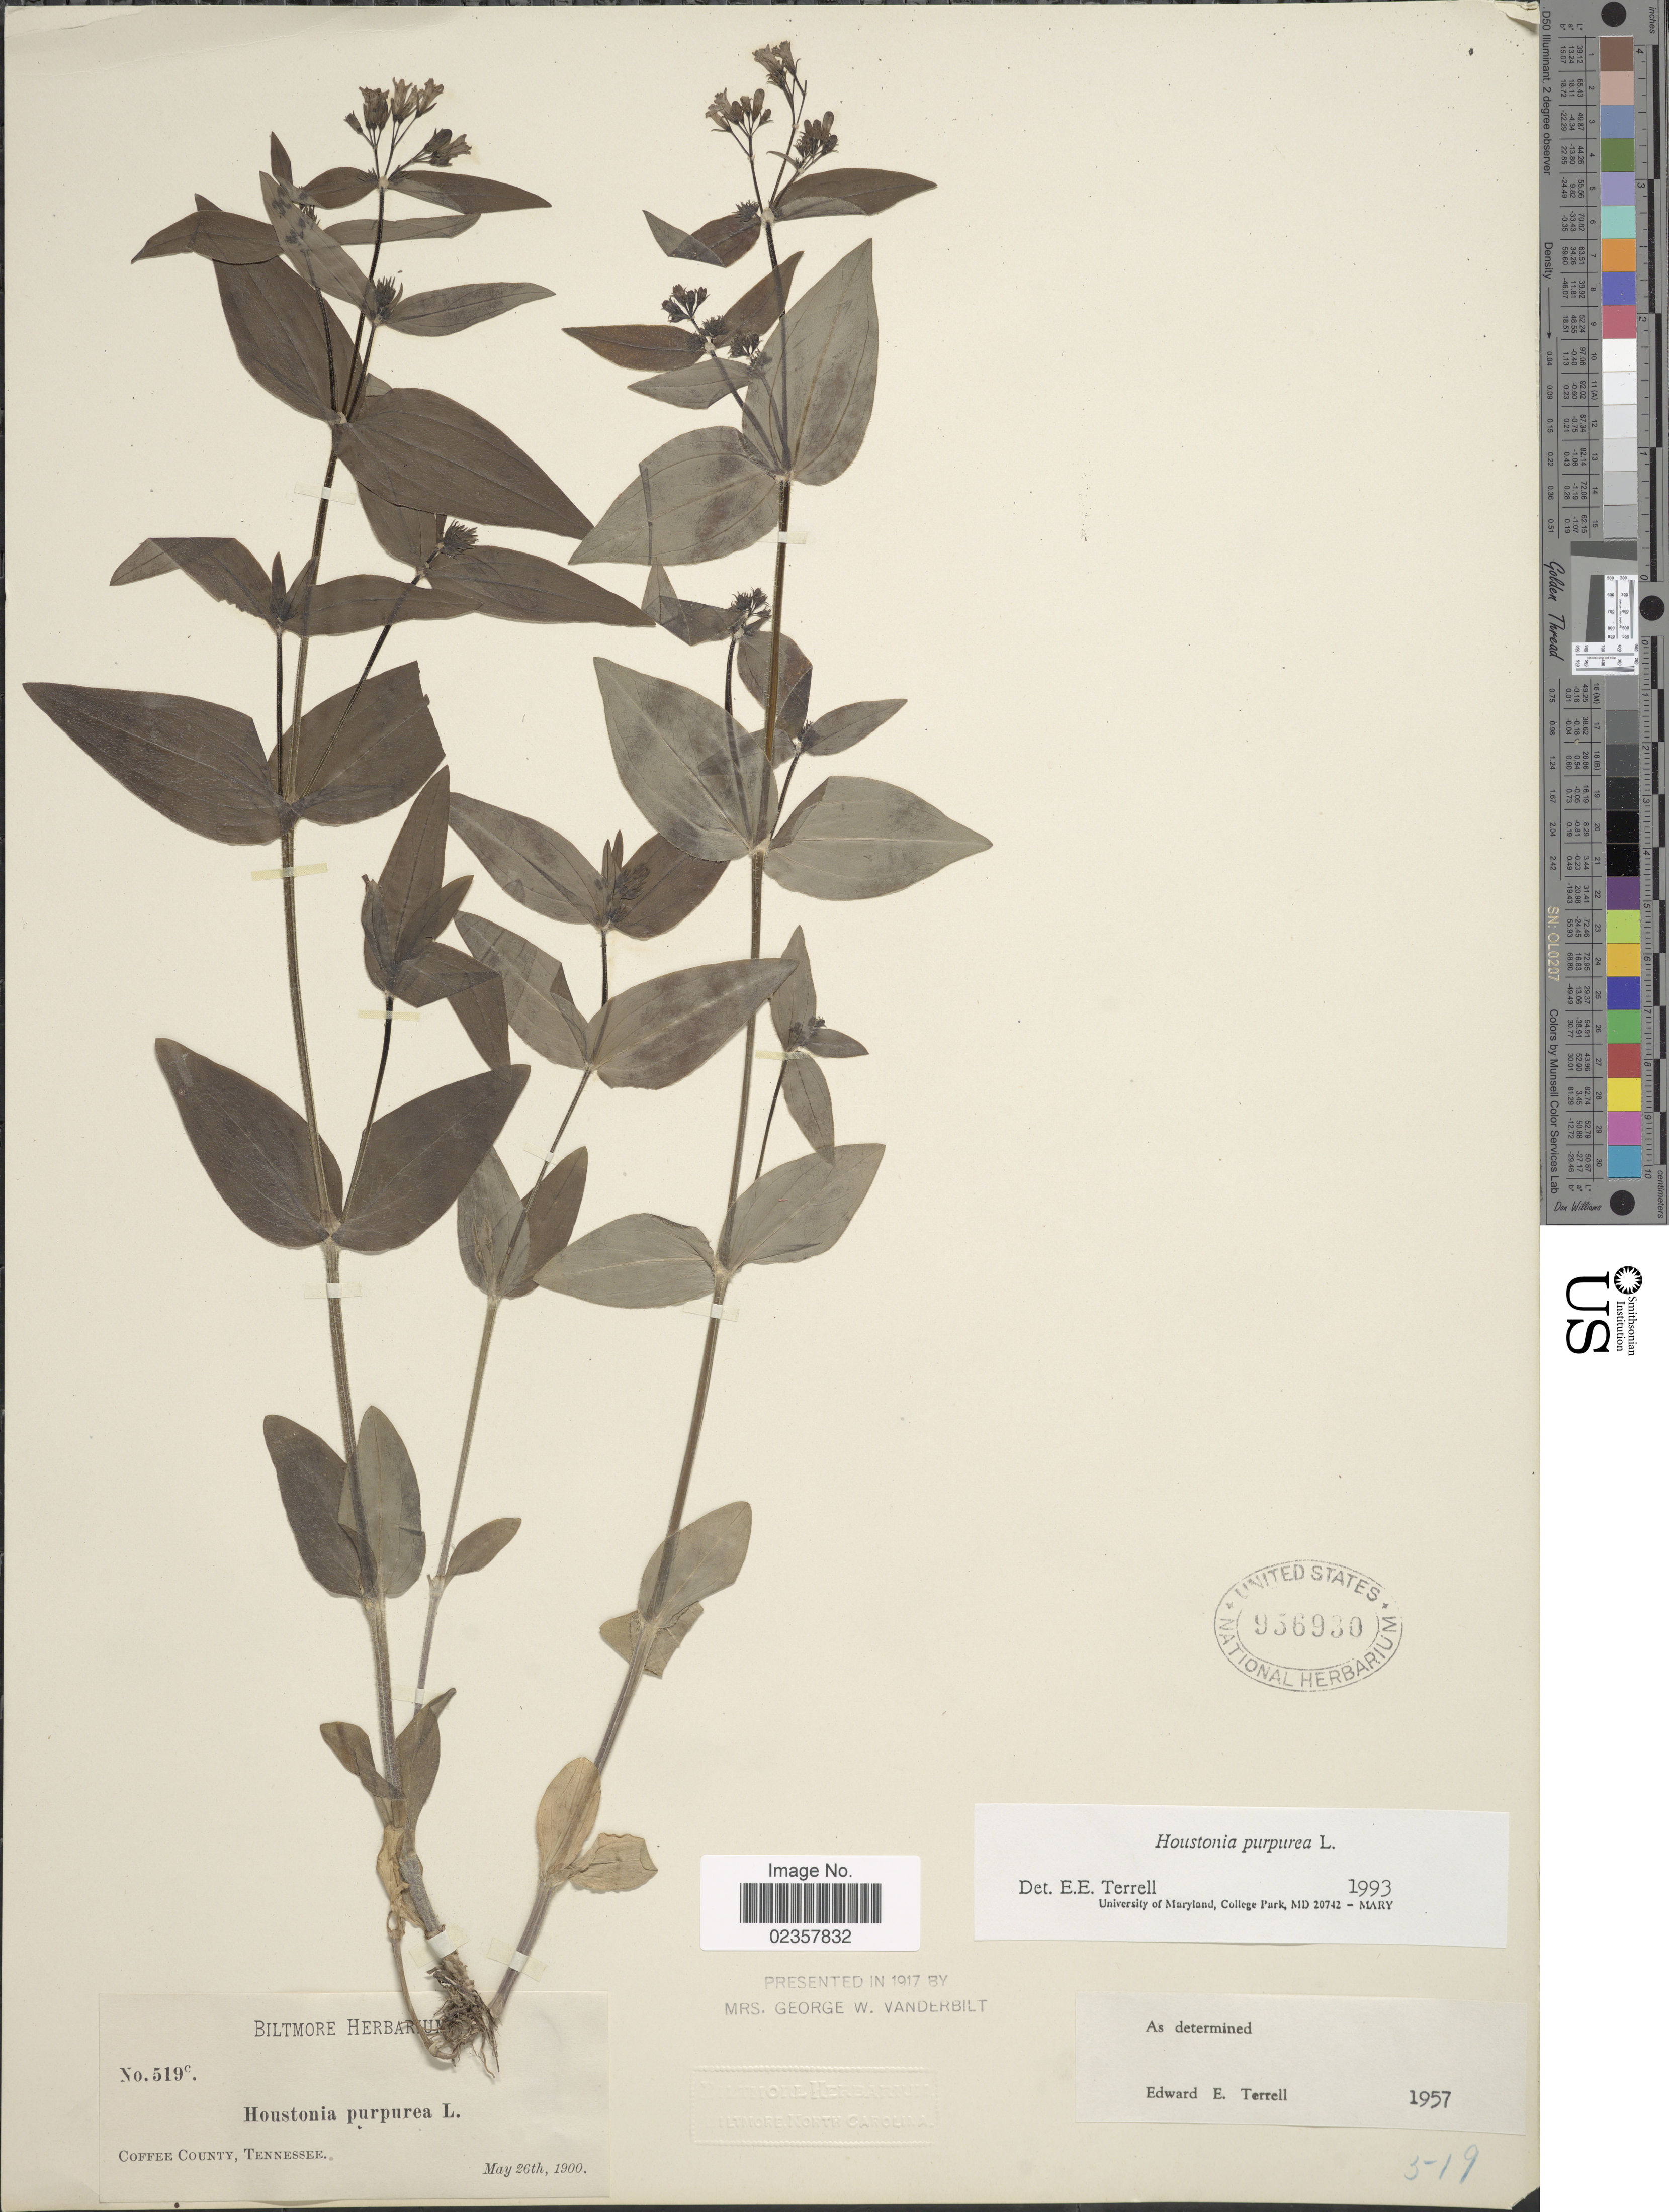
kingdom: Plantae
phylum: Tracheophyta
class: Magnoliopsida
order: Gentianales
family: Rubiaceae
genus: Houstonia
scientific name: Houstonia purpurea var. purpurea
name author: L.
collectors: ex herb. Biltmore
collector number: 519c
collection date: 1900-05-26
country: United States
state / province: Tennessee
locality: Coffee County, Tennessee.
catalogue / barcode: US 956930